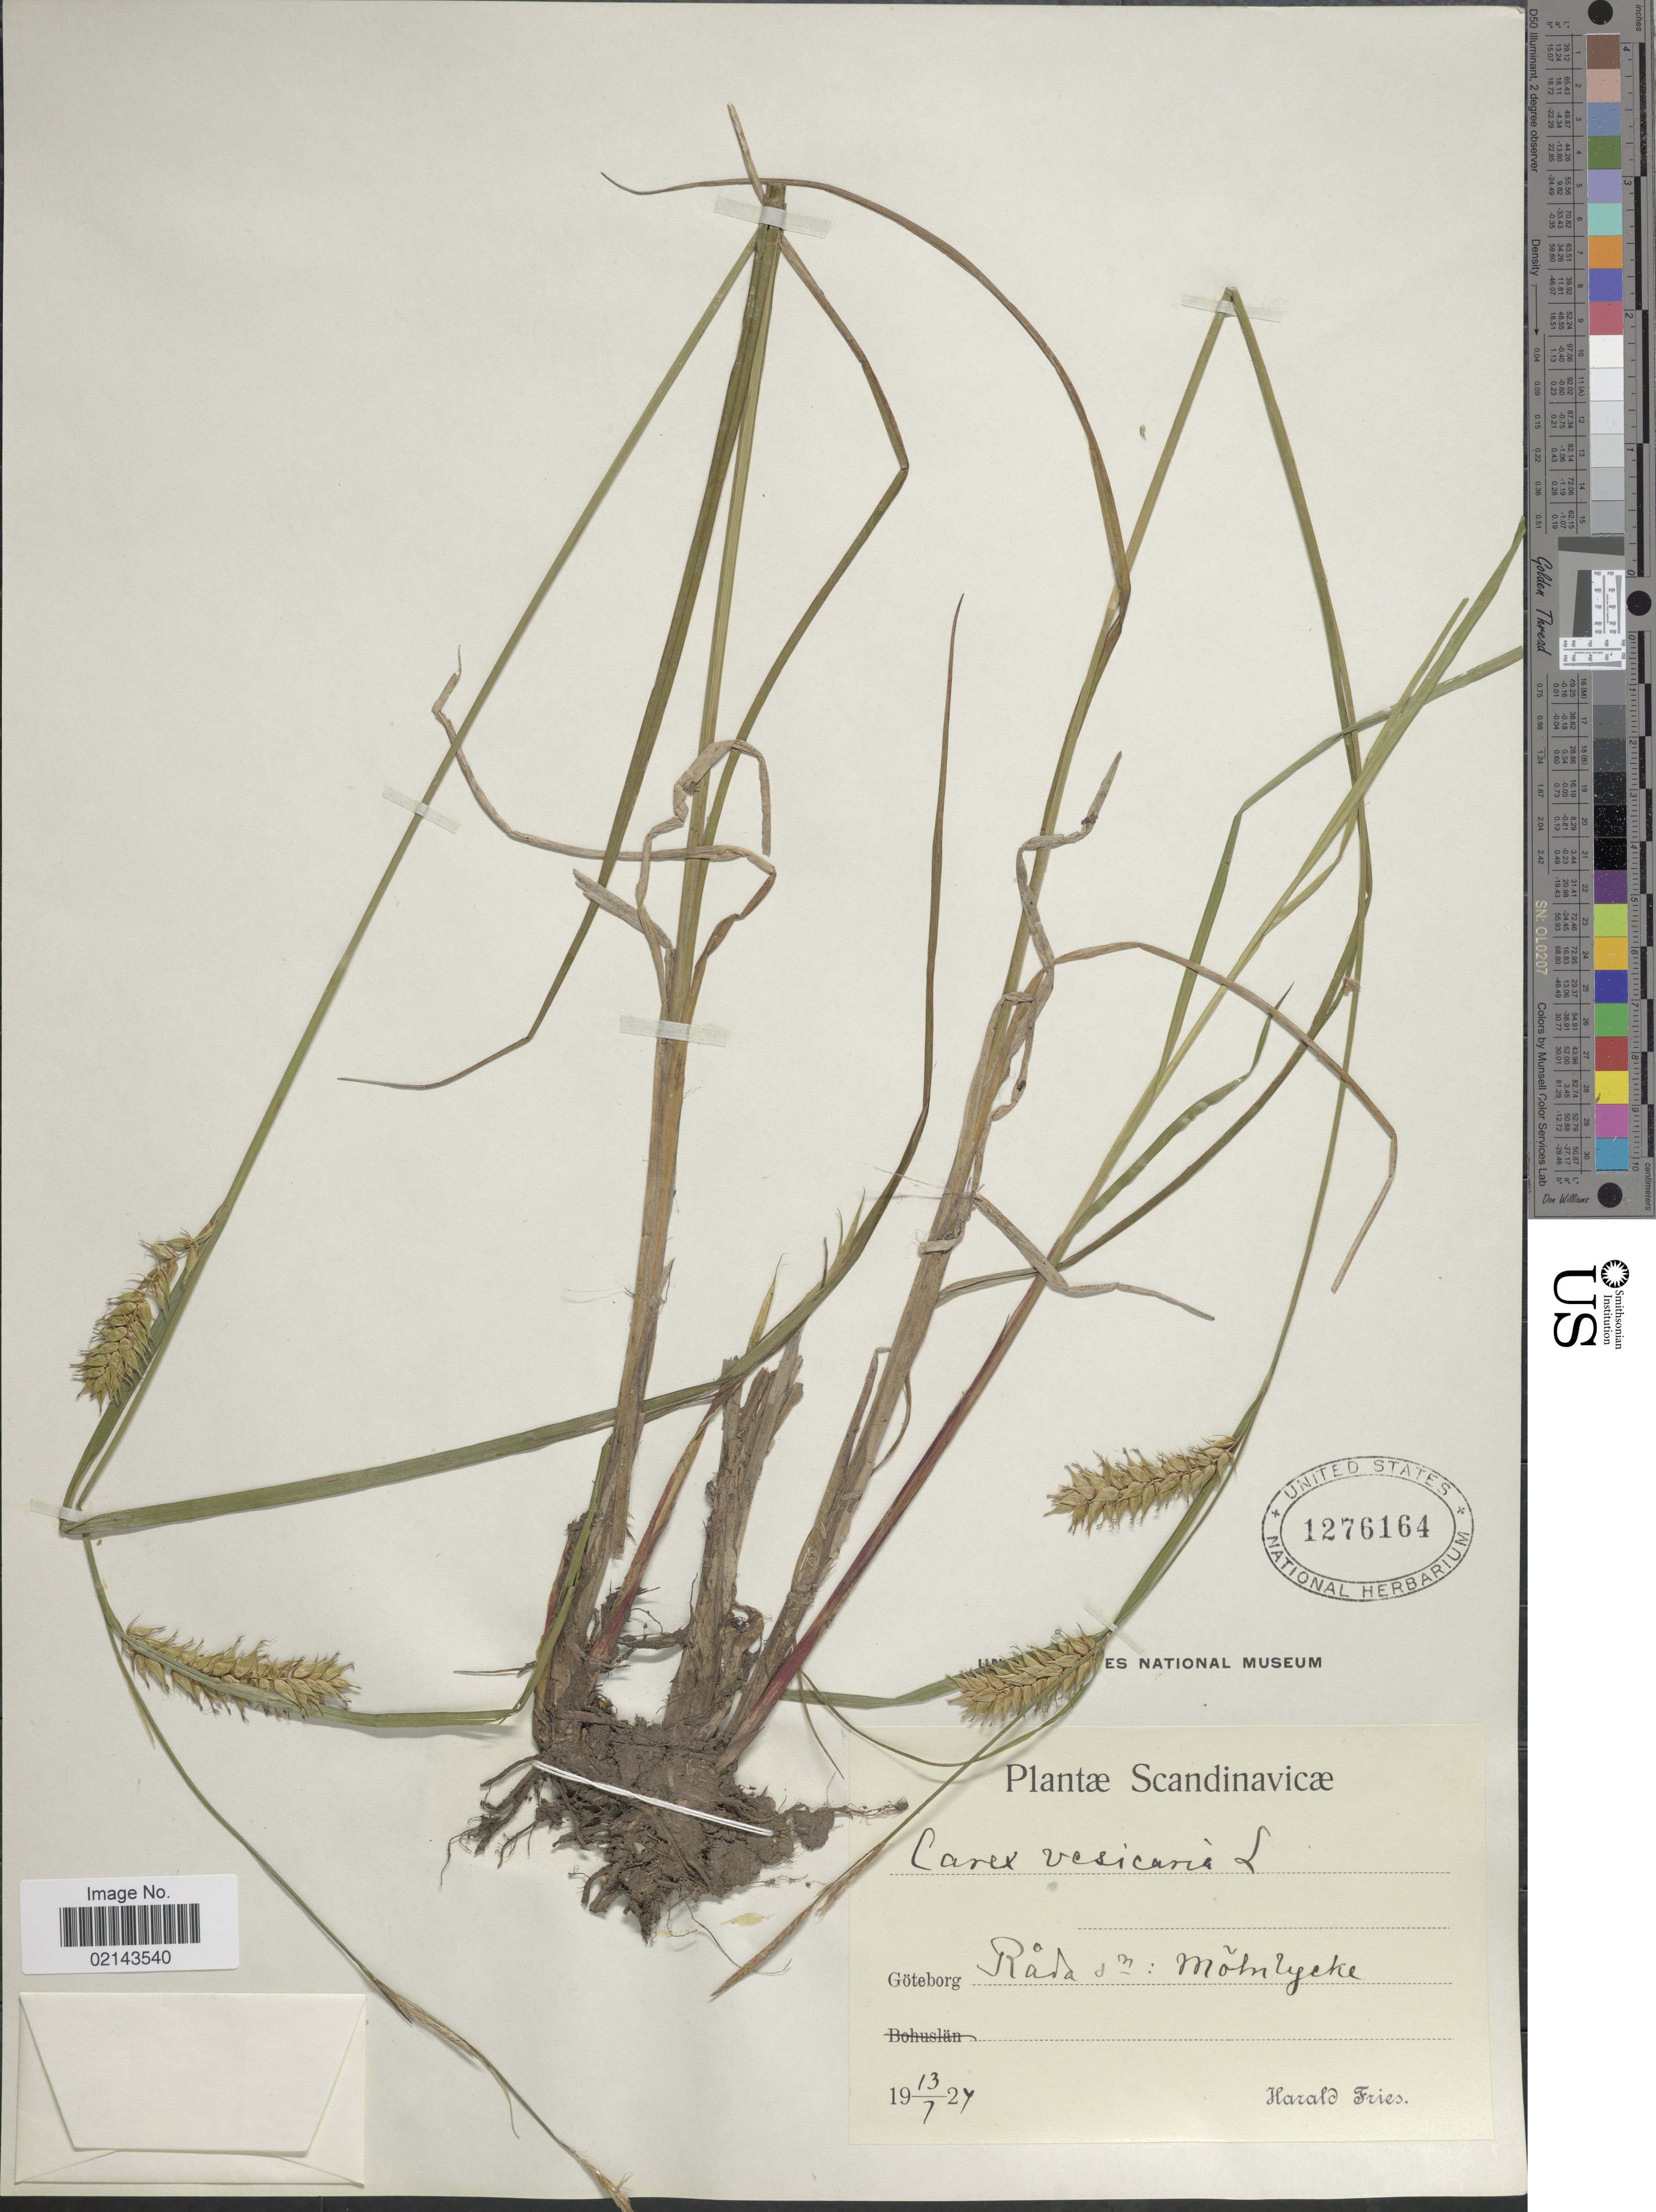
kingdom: Plantae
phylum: Tracheophyta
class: Liliopsida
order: Poales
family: Cyperaceae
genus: Carex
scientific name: Carex vesicaria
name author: L.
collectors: H. Fries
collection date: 1927-07-13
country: Sweden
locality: Scandinavicæ, Göteborg Råda sn: Molnlycke.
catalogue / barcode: US 1276164